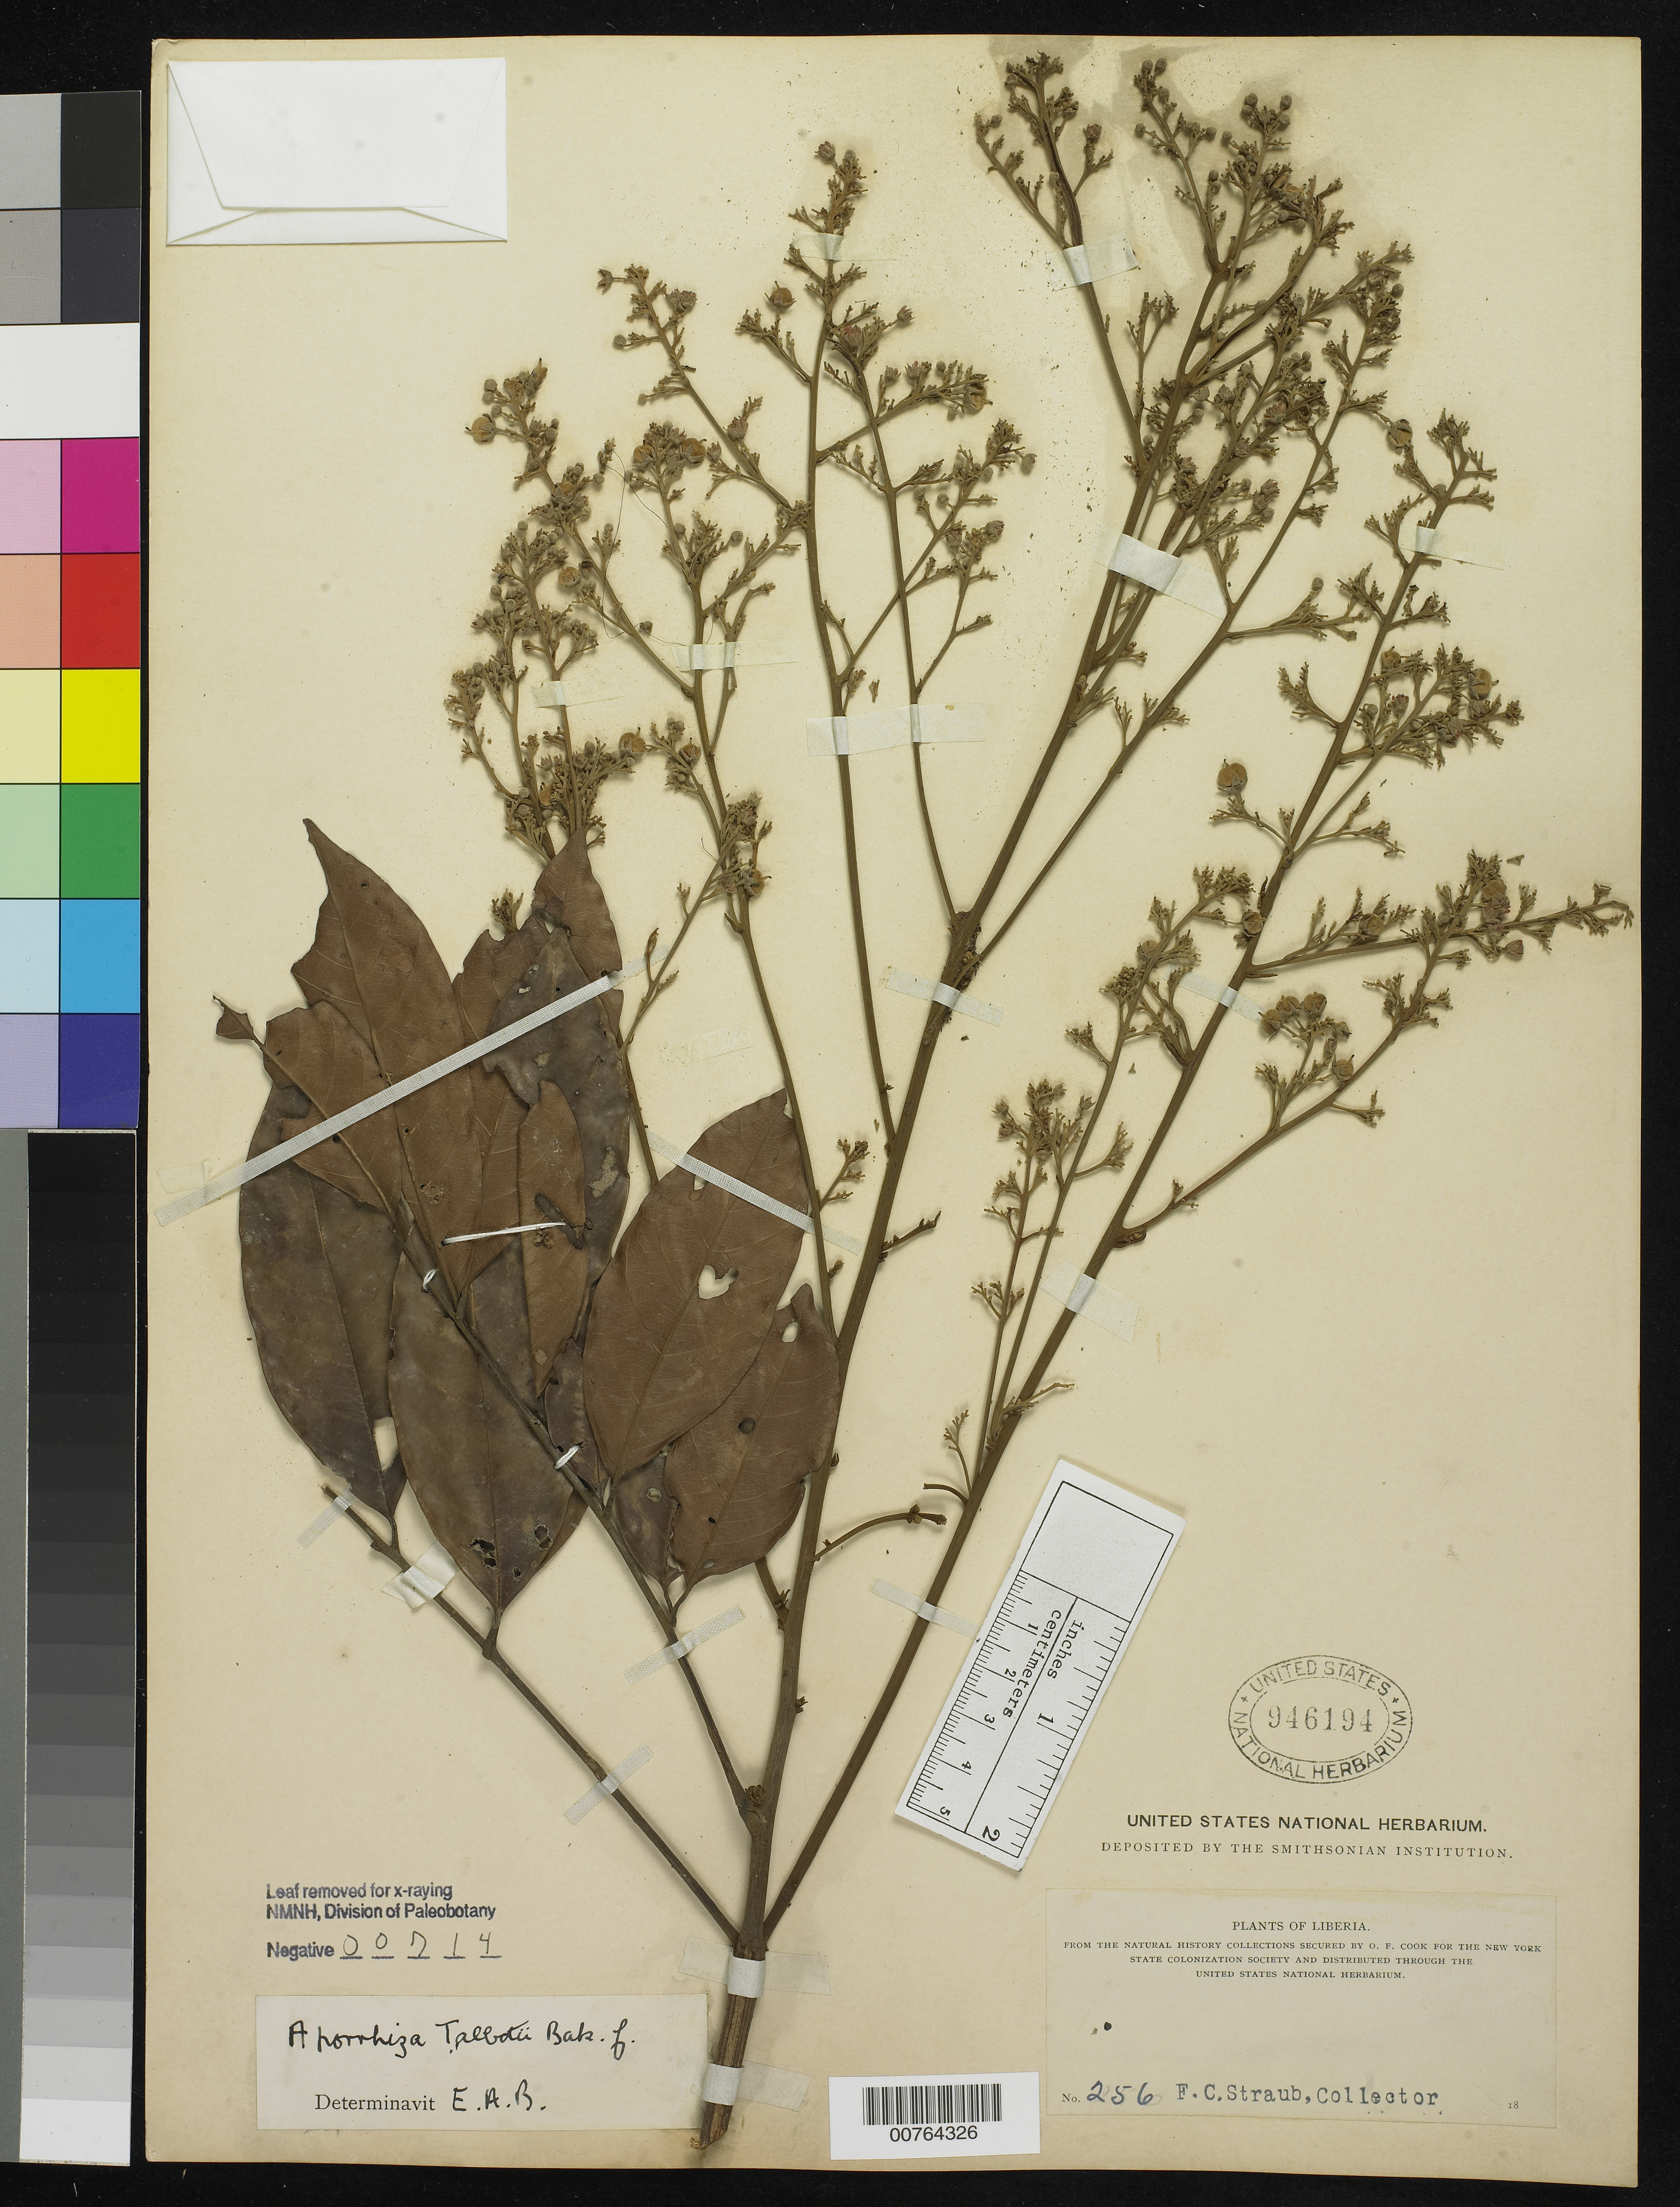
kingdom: Plantae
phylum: Tracheophyta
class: Magnoliopsida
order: Sapindales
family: Sapindaceae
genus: Aporrhiza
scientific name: Aporrhiza talbotii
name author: Baker f.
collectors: F. Straub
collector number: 256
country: Liberia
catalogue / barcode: US 946194